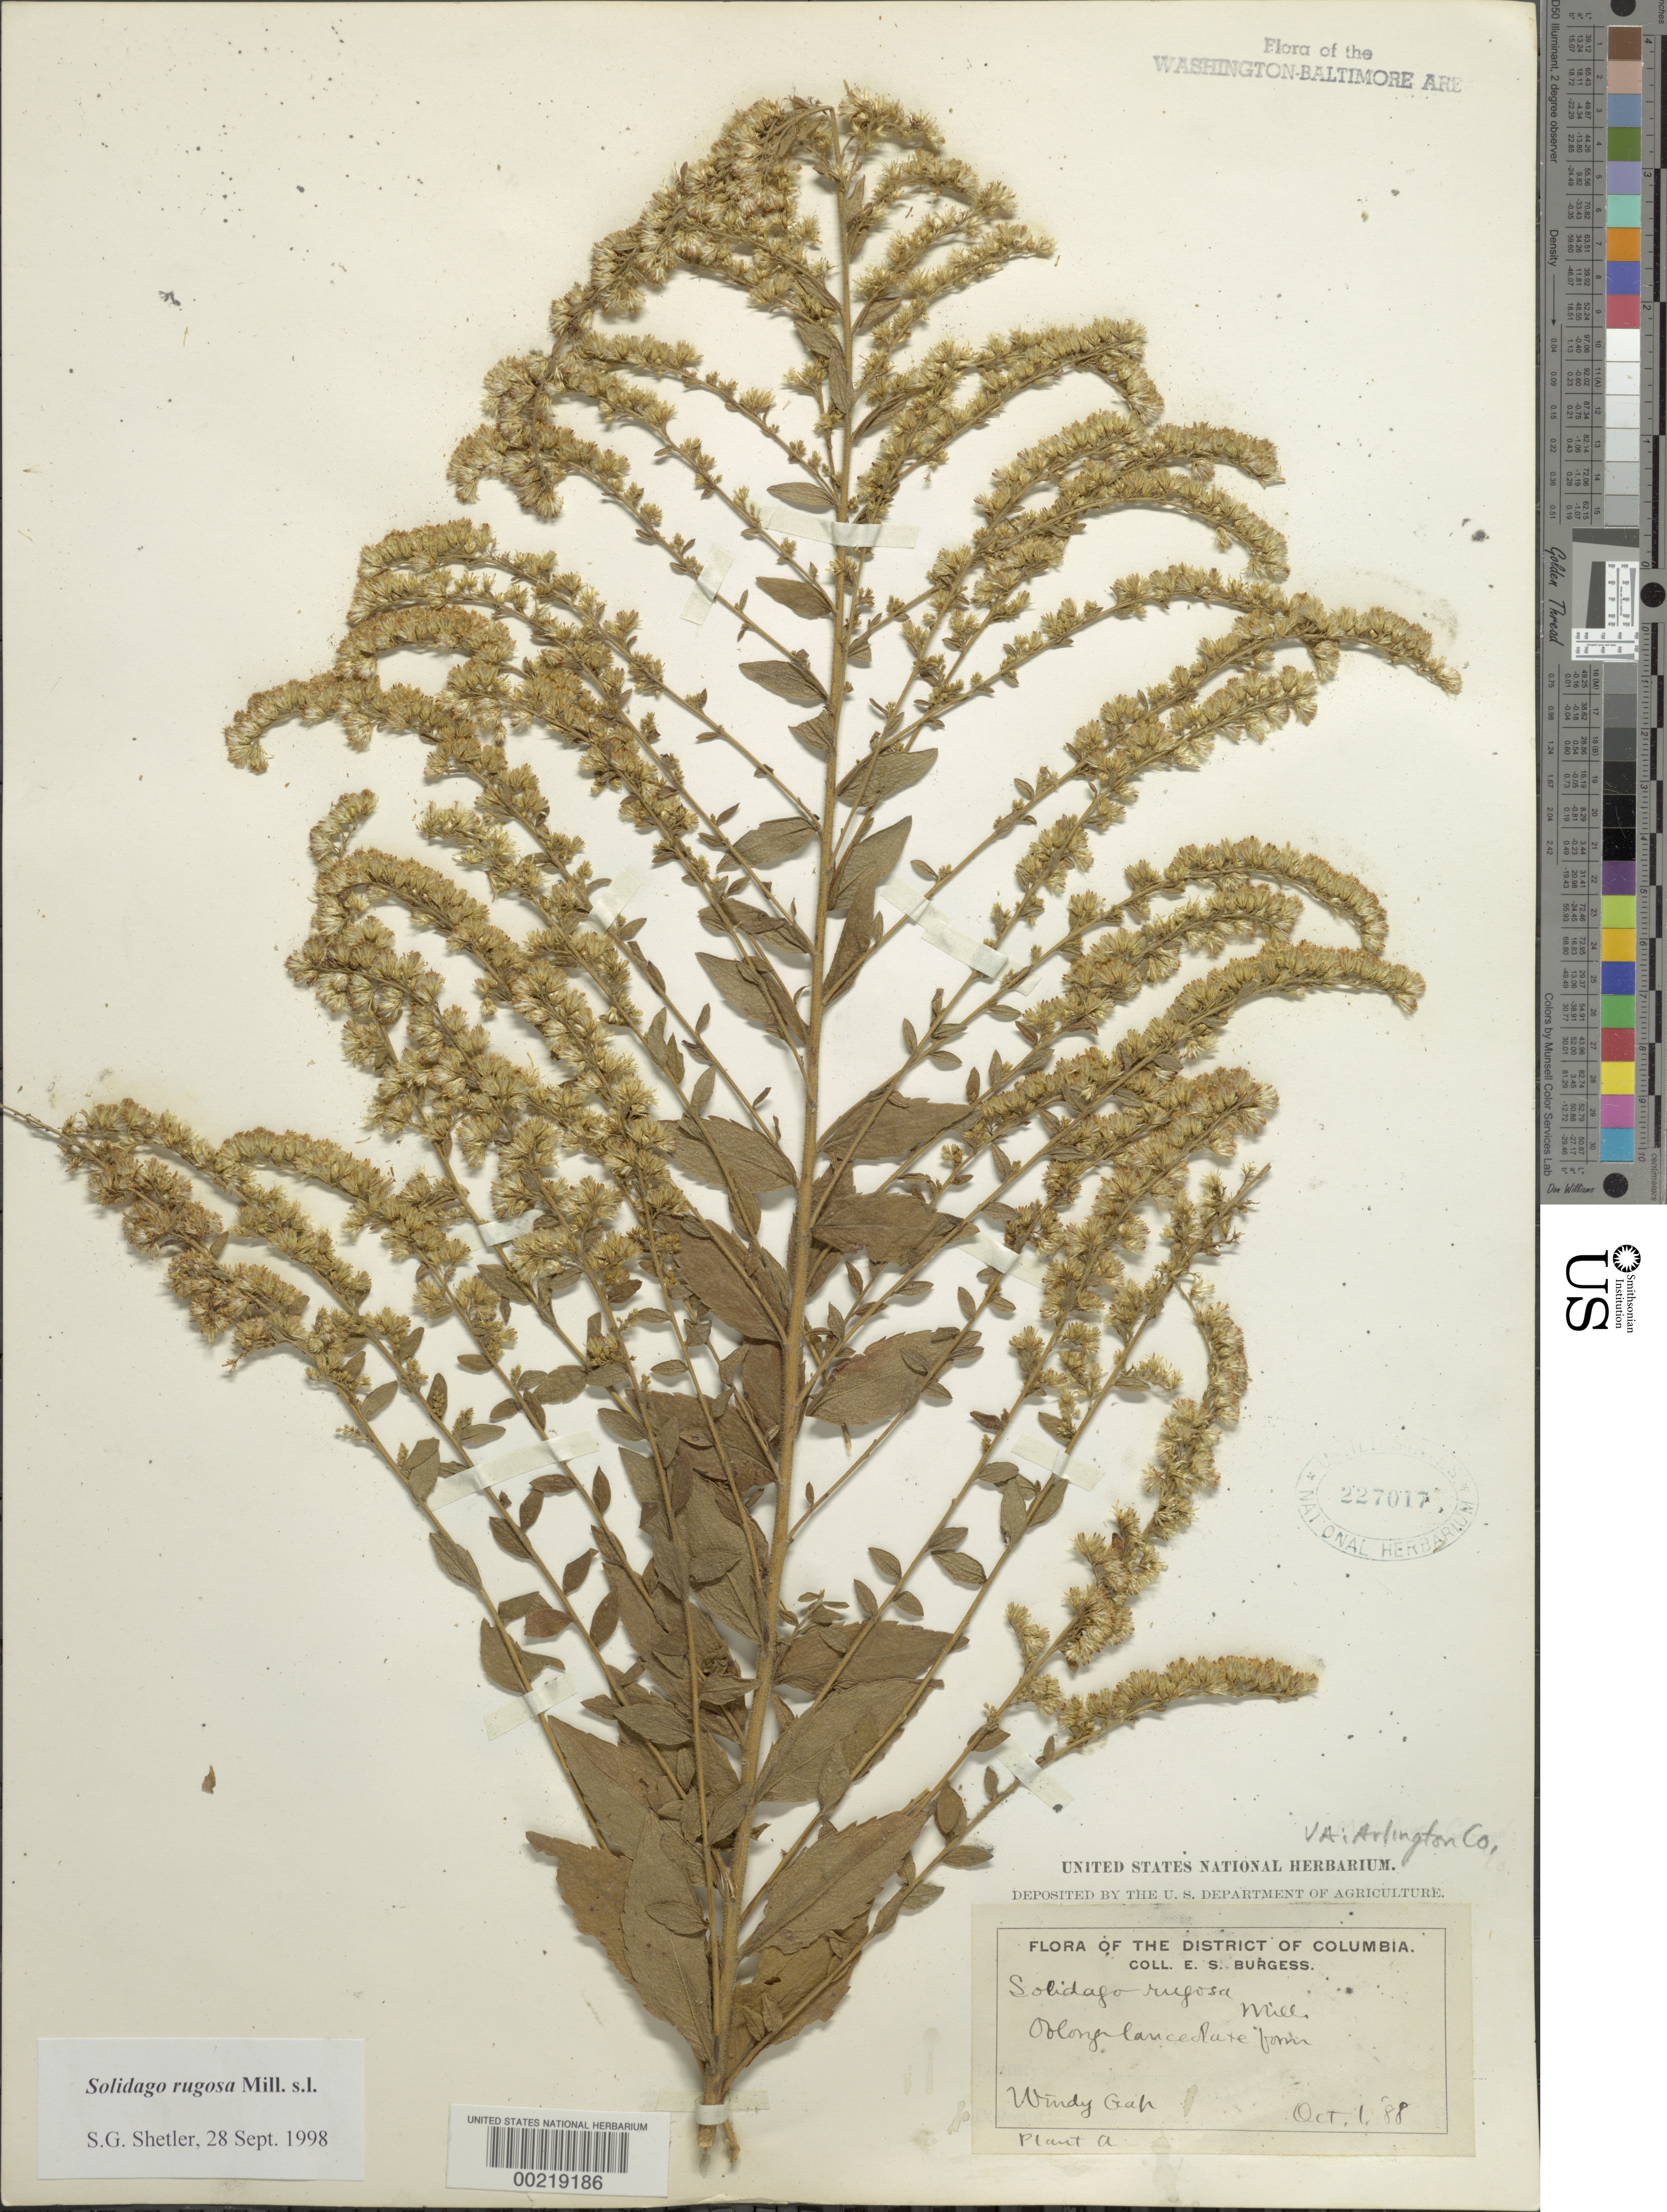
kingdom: Plantae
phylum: Tracheophyta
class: Magnoliopsida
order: Asterales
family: Asteraceae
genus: Solidago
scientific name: Solidago rugosa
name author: Mill.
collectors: E. Burgess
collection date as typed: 01 Oct 1888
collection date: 1888-10-01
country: United States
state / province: Virginia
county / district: Arlington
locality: Windy Gap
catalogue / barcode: US 227017